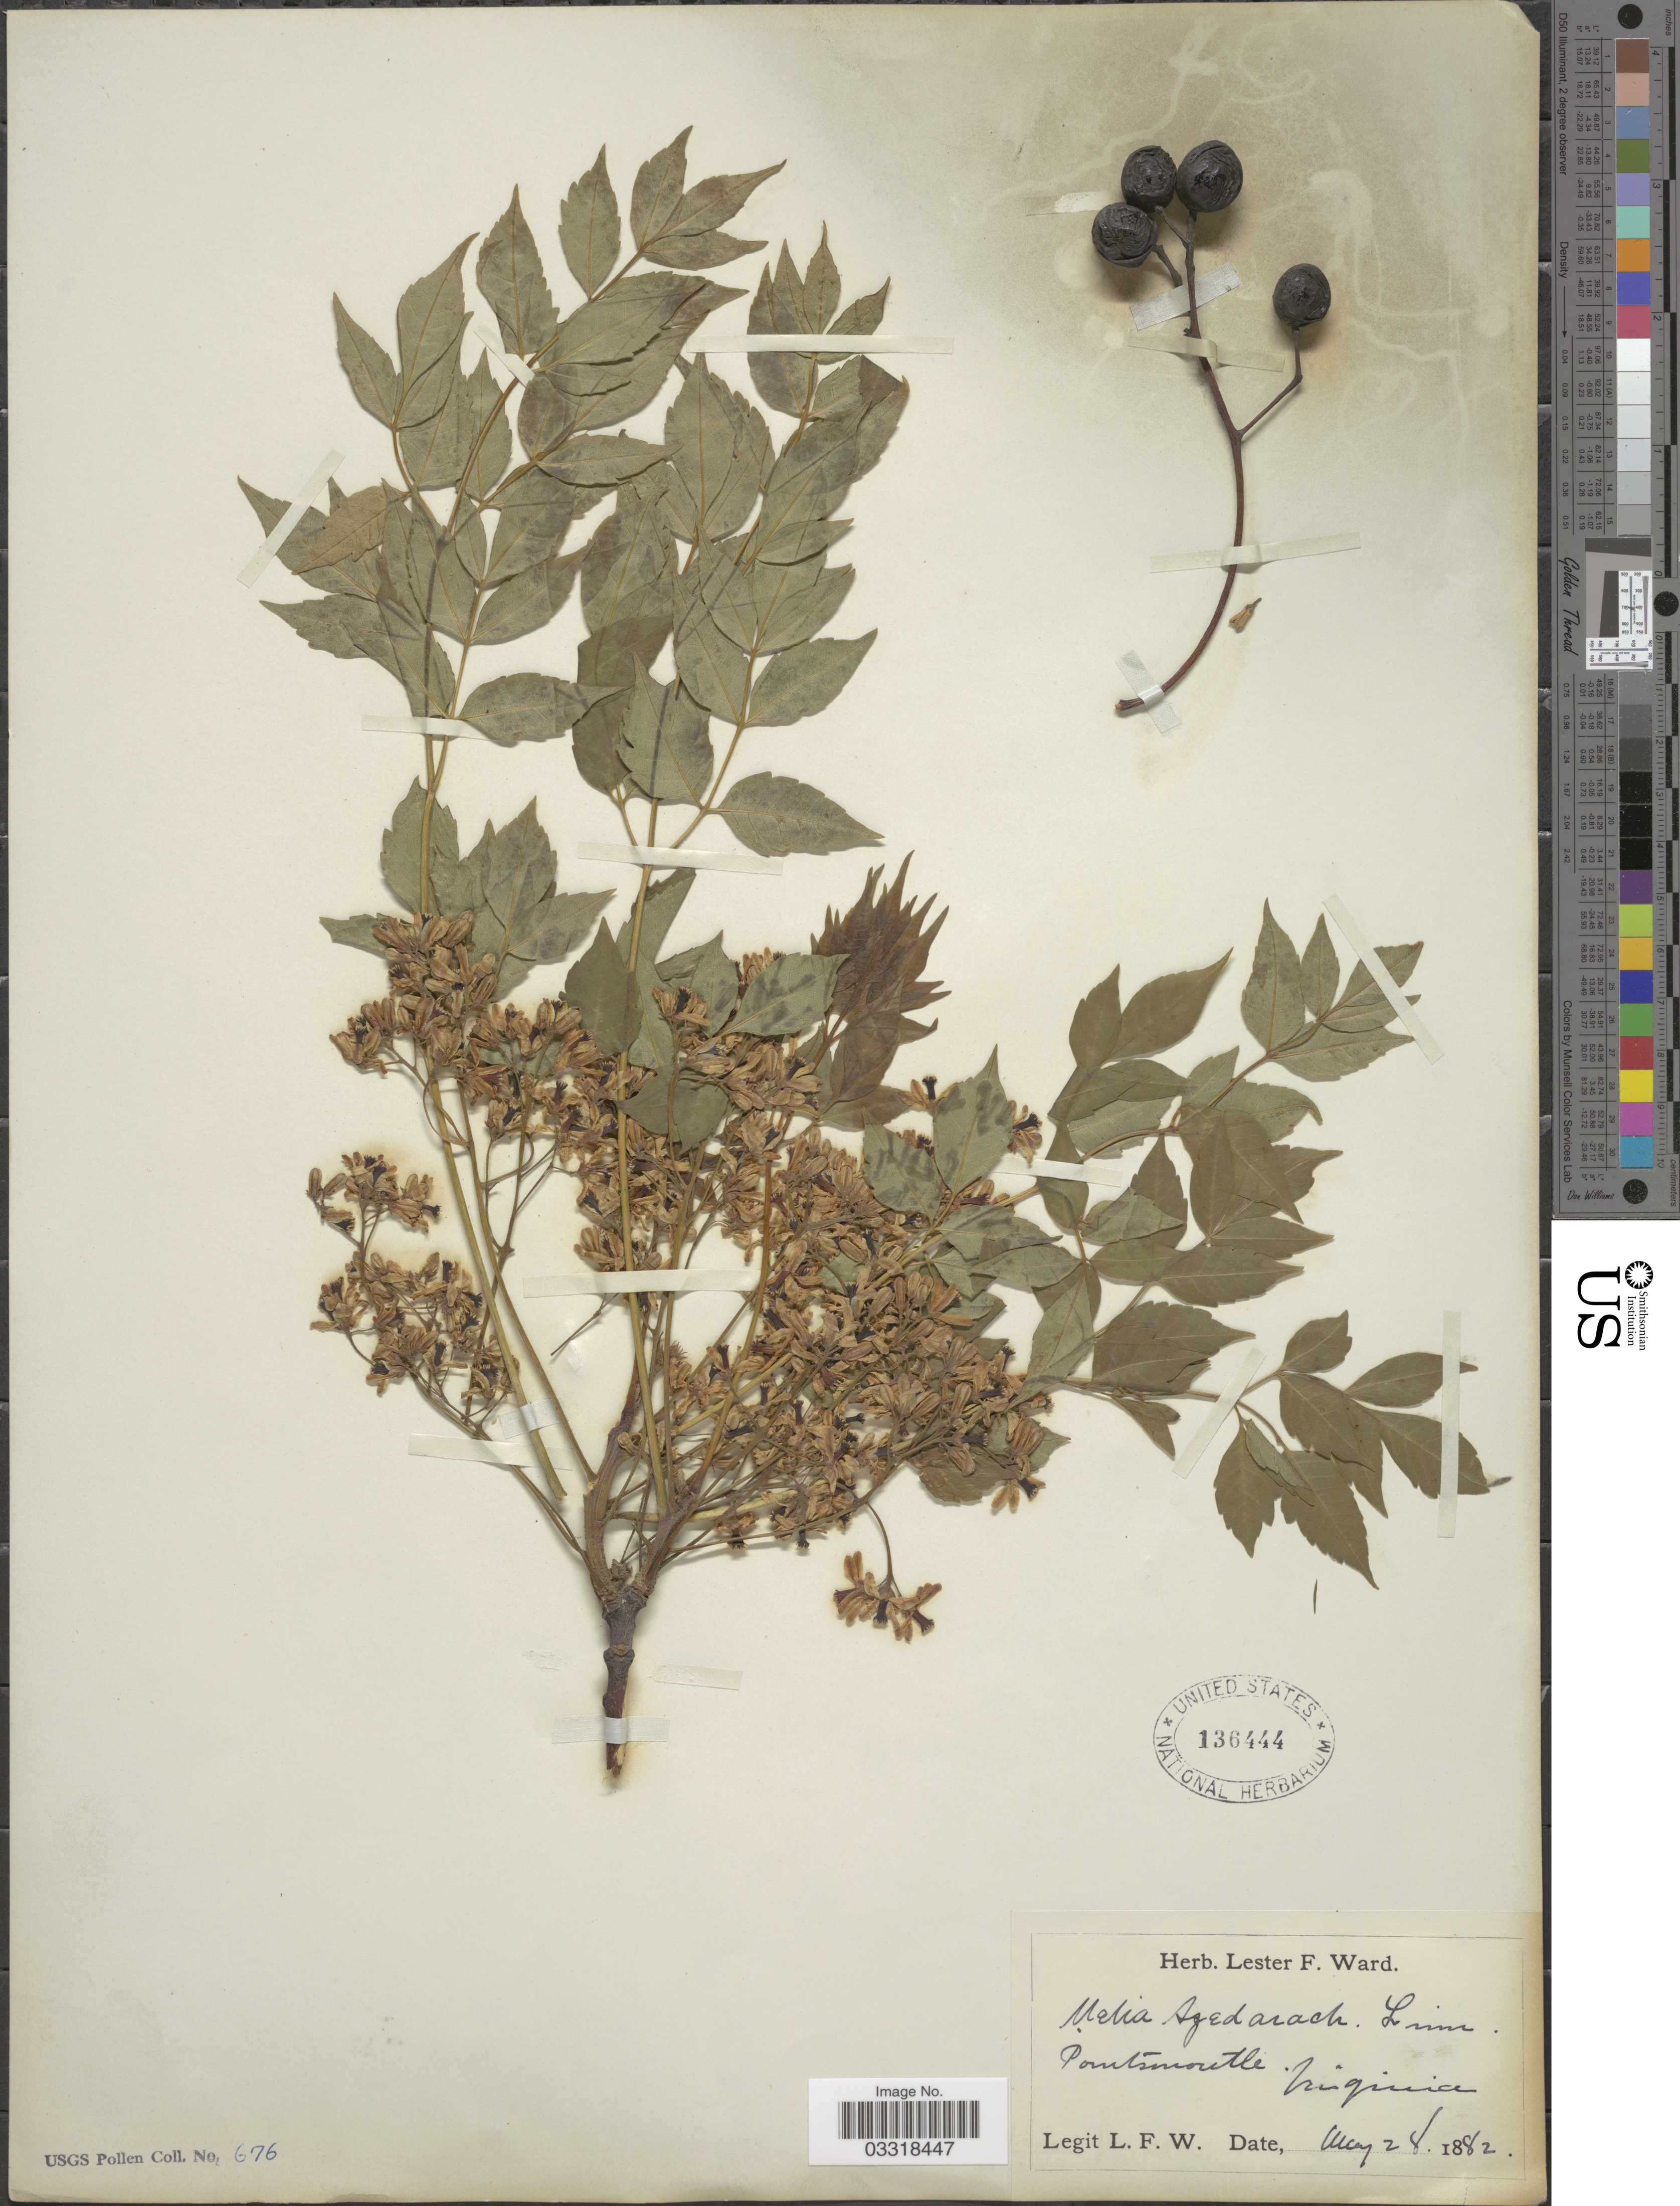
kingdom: Plantae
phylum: Tracheophyta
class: Magnoliopsida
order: Sapindales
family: Meliaceae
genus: Melia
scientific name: Melia azedarach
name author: L.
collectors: L. F. Ward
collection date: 1882-05-28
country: United States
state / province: Virginia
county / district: City of Portsmouth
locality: Portsmouth.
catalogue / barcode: US 136444